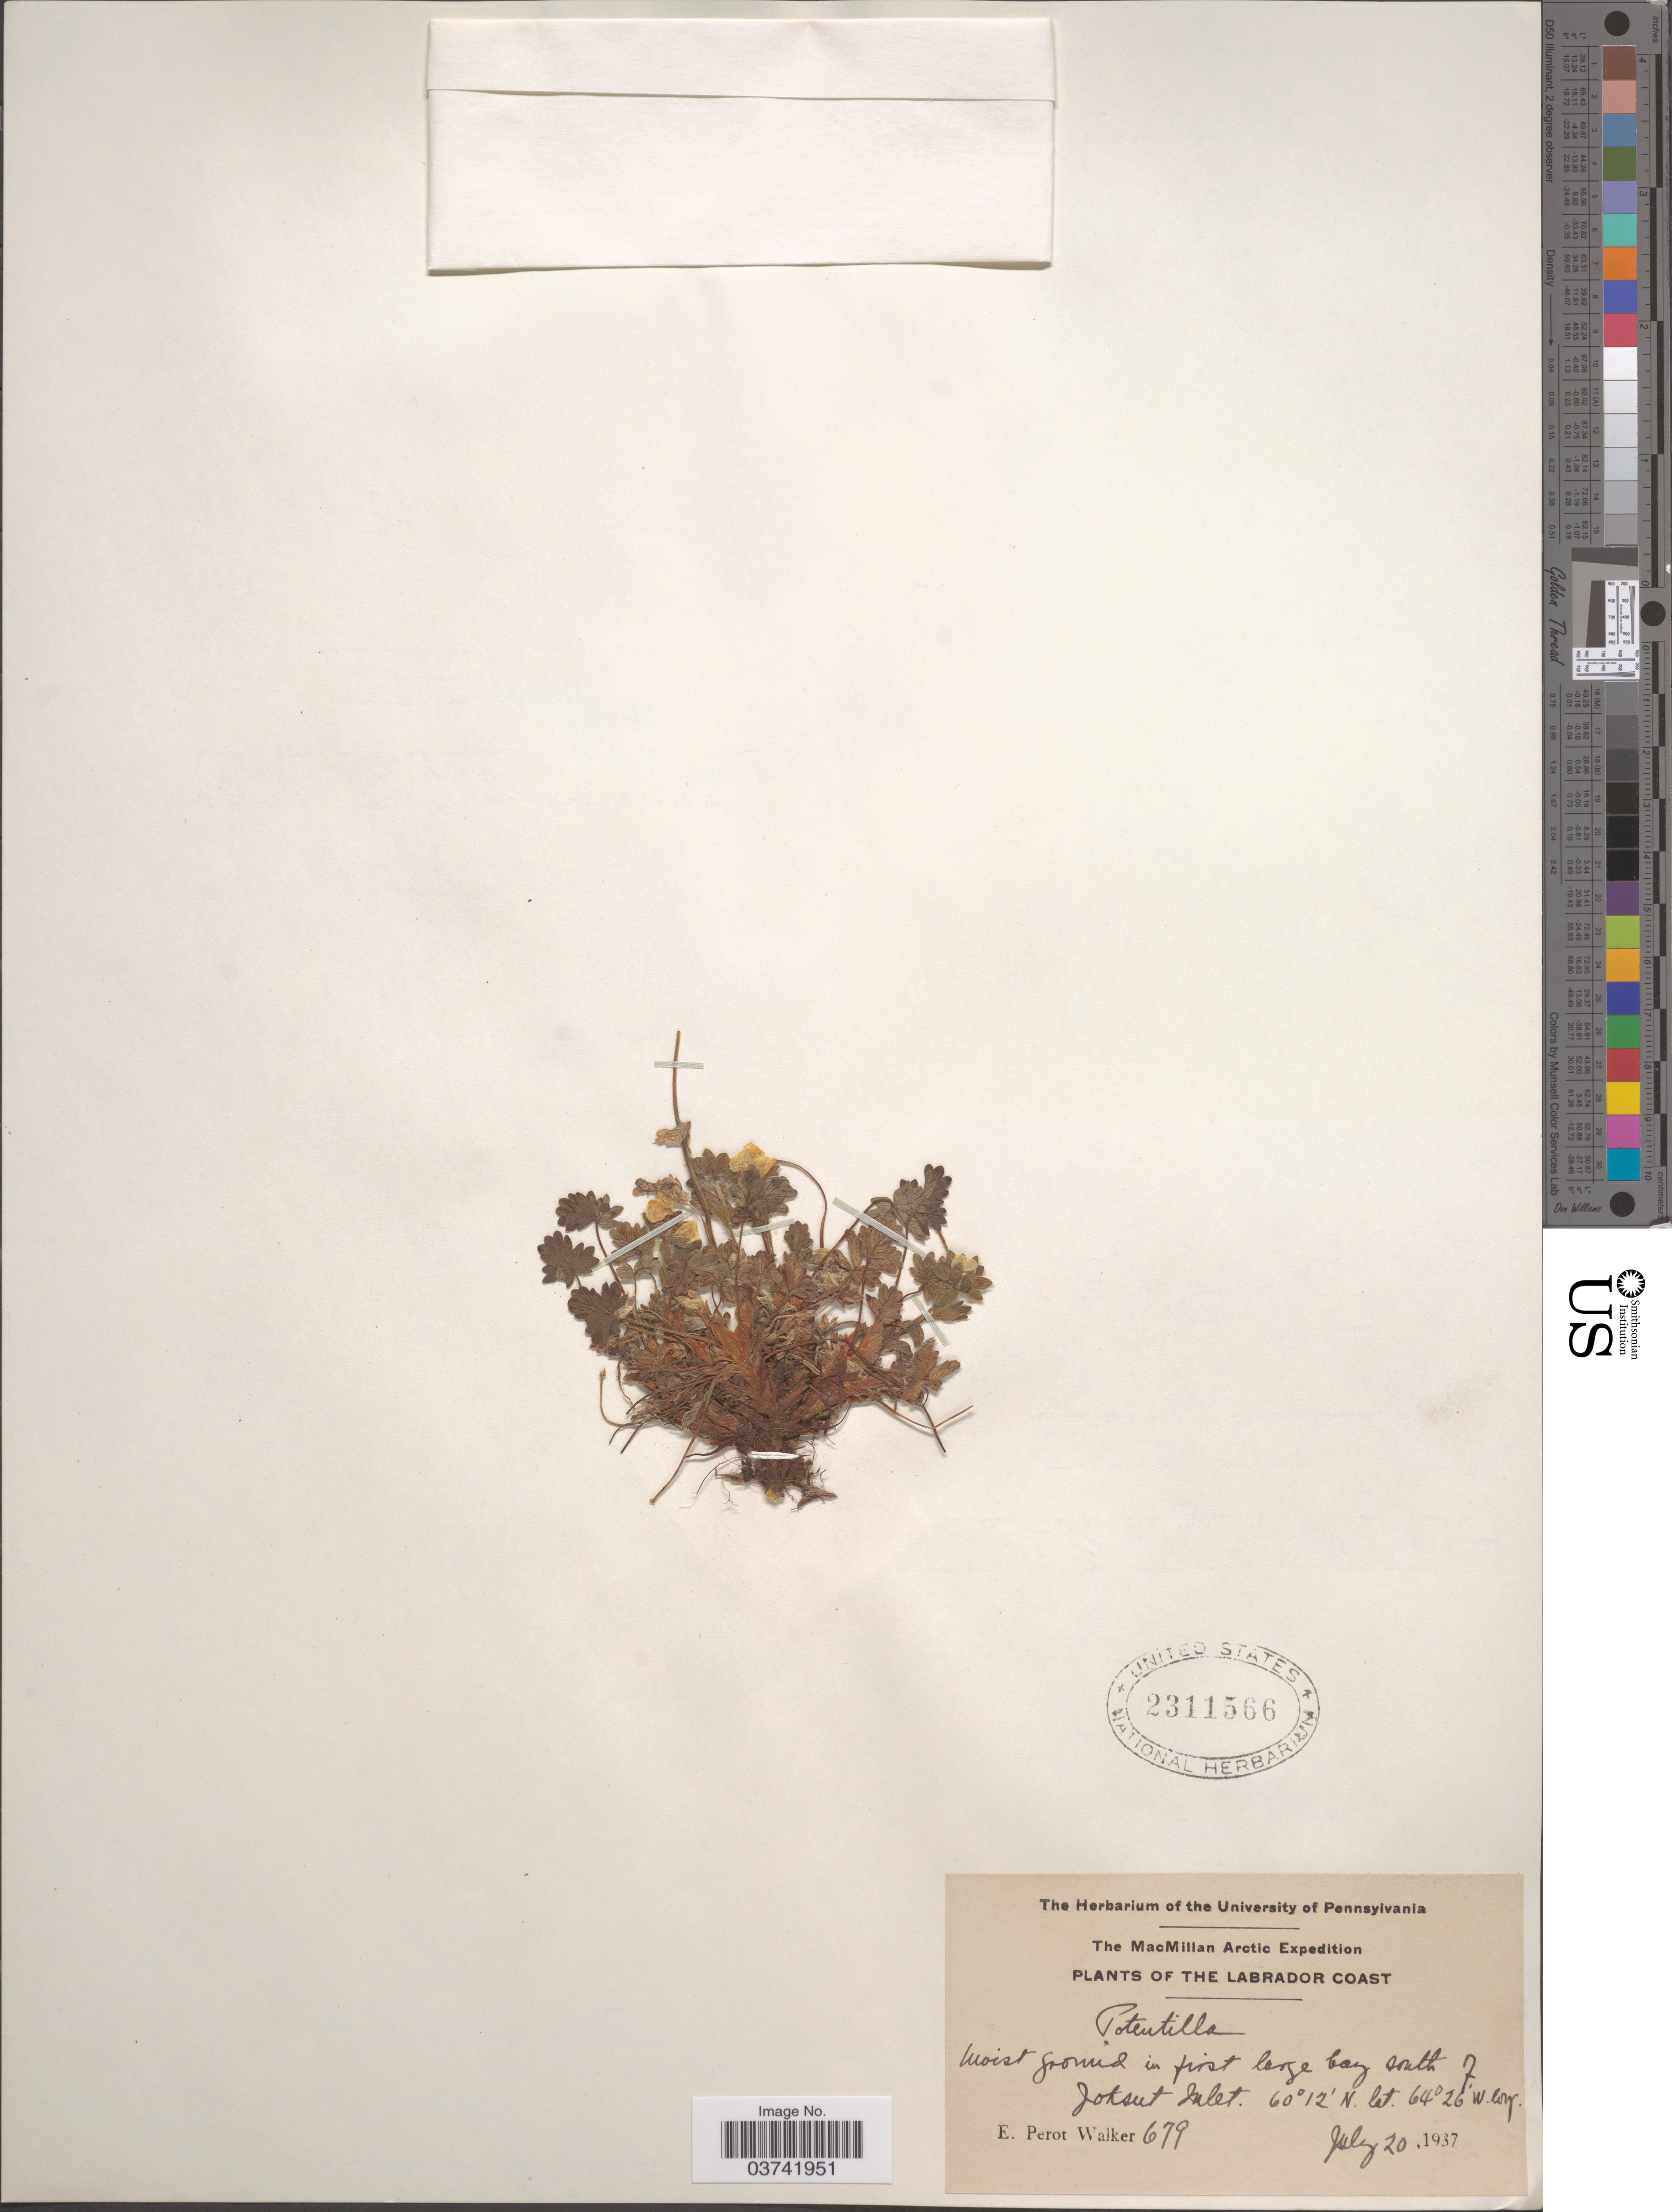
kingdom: Plantae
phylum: Tracheophyta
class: Magnoliopsida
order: Rosales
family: Rosaceae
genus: Potentilla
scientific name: Potentilla sp.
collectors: E. Walker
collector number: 679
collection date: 1937-07-20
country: Canada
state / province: Newfoundland and Labrador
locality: Labrador Coast. Moist ground in first large bay south of Joksut Inlet.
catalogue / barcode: US 2311566